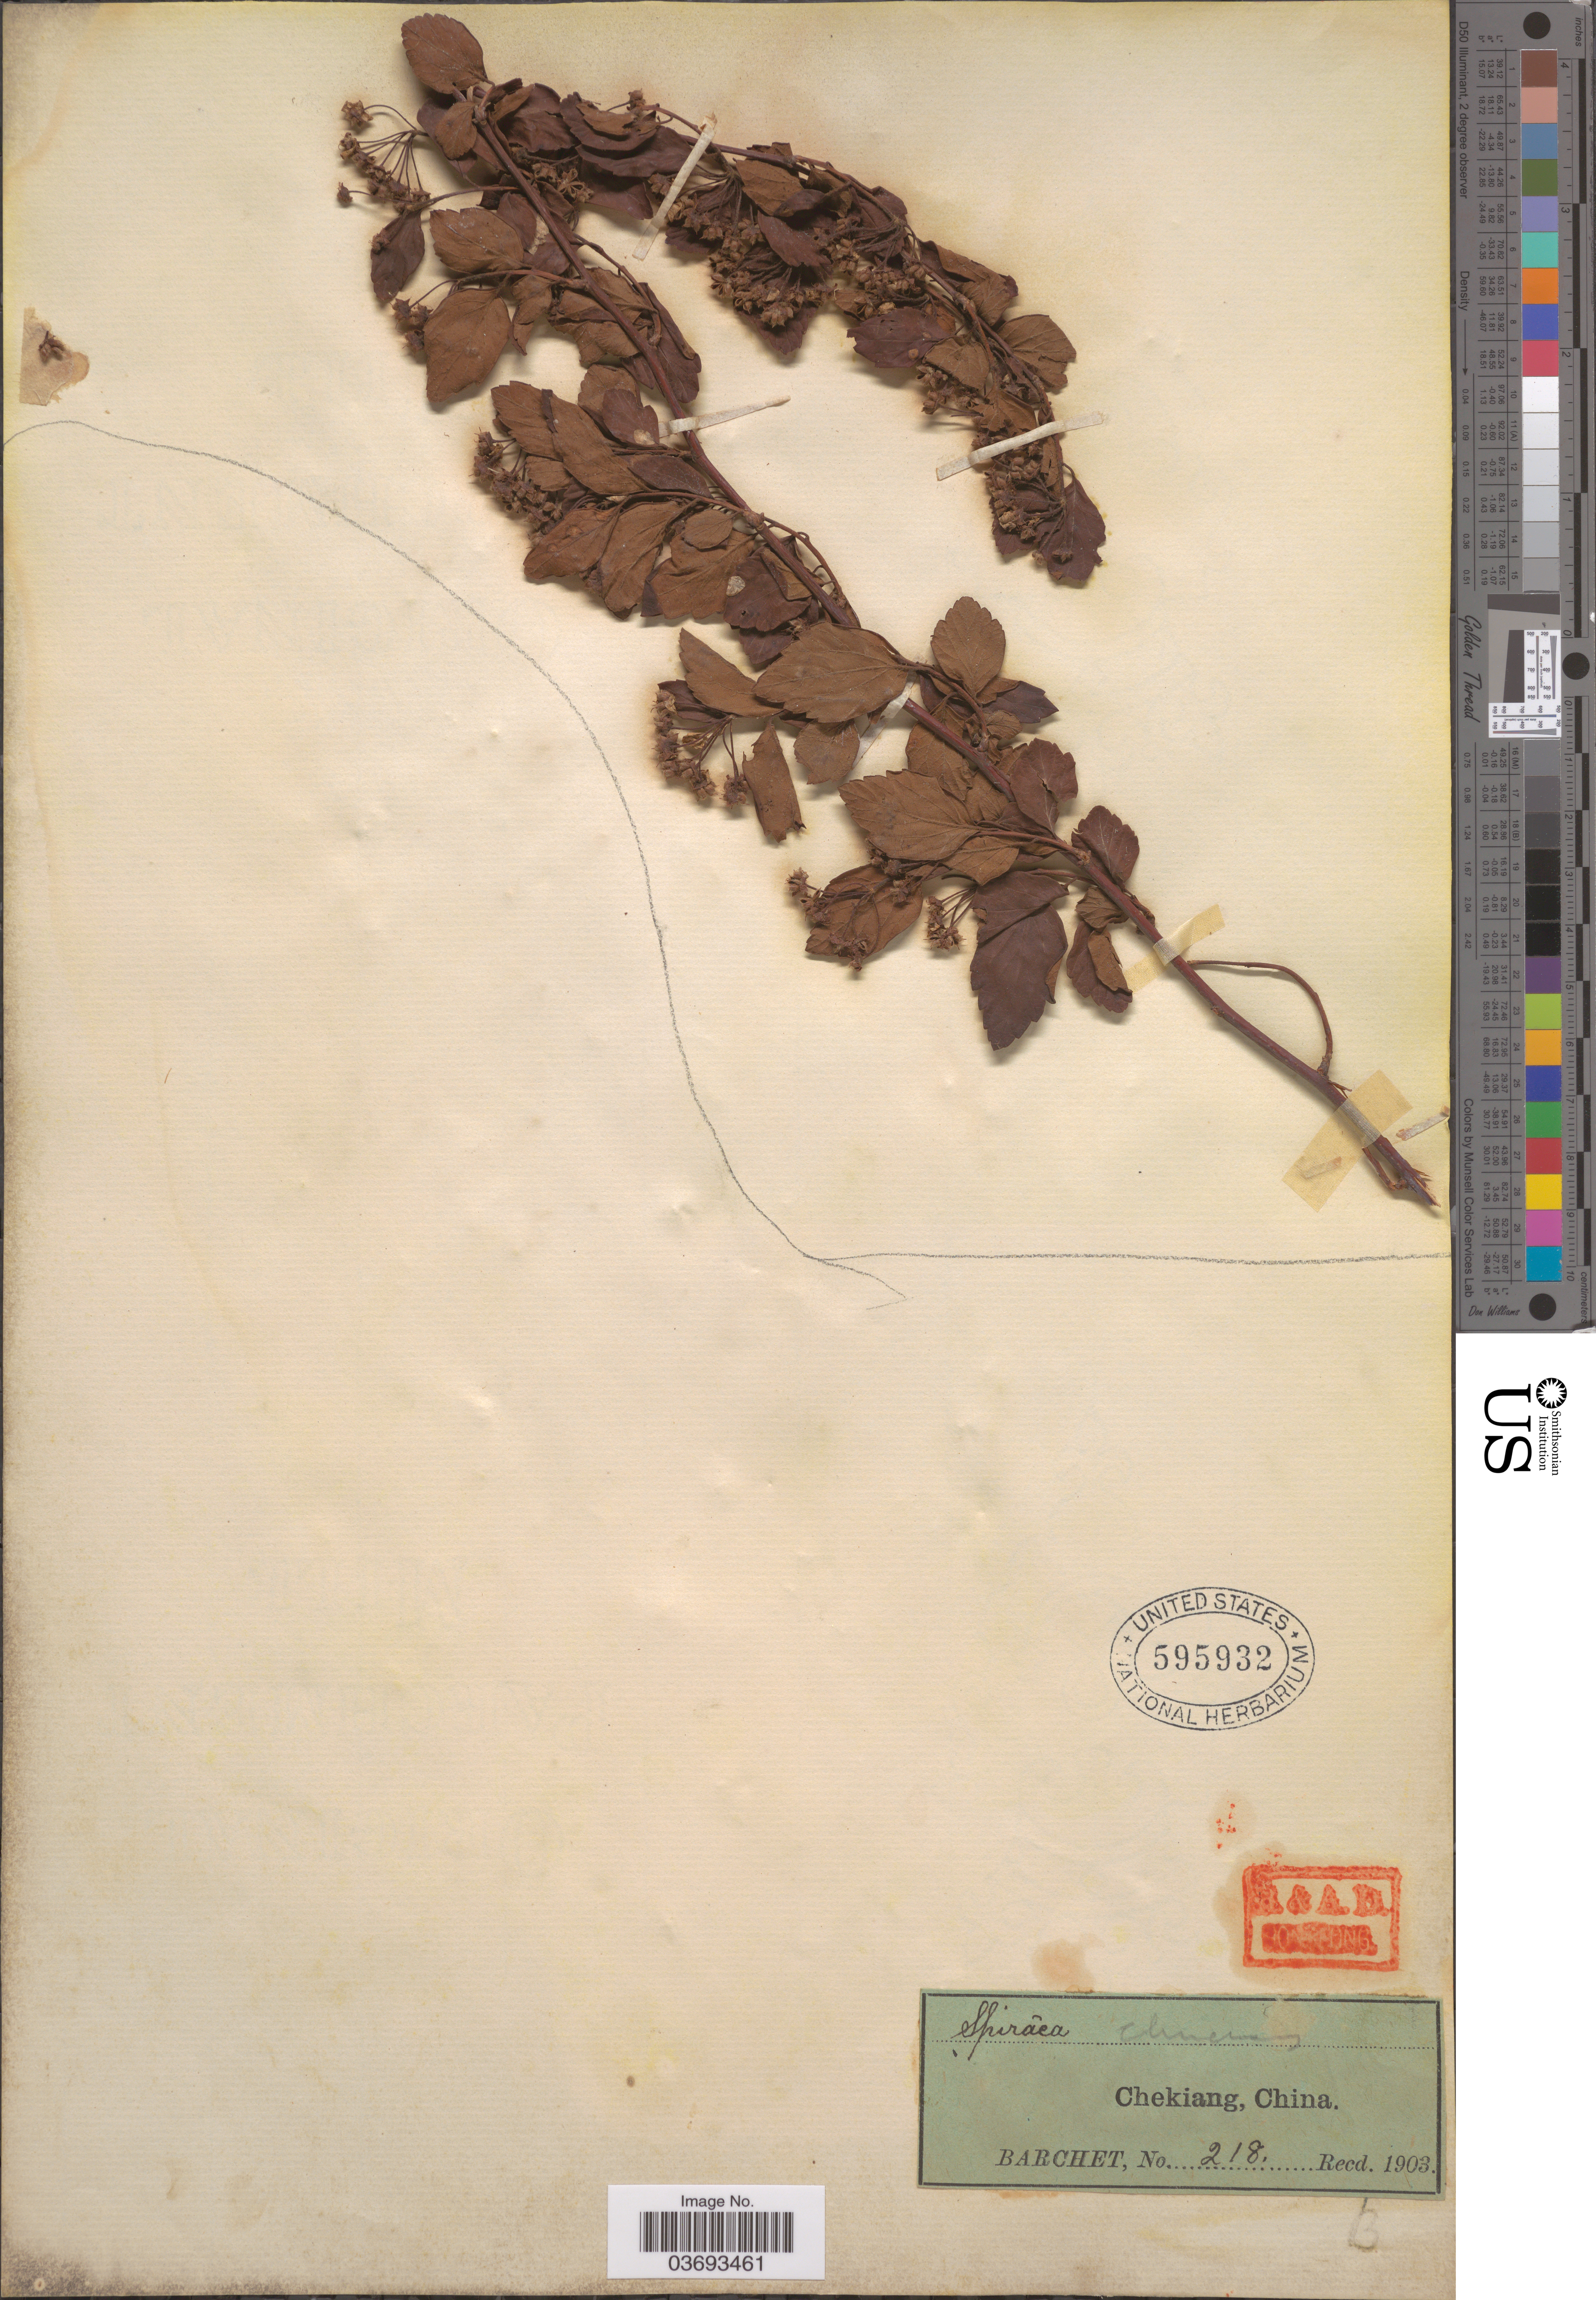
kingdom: Plantae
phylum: Tracheophyta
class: Magnoliopsida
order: Rosales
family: Rosaceae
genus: Spiraea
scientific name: Spiraea chinensis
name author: Maxim.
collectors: Barchet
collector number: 218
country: China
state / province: Zhejiang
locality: Chekiang.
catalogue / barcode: US 595932